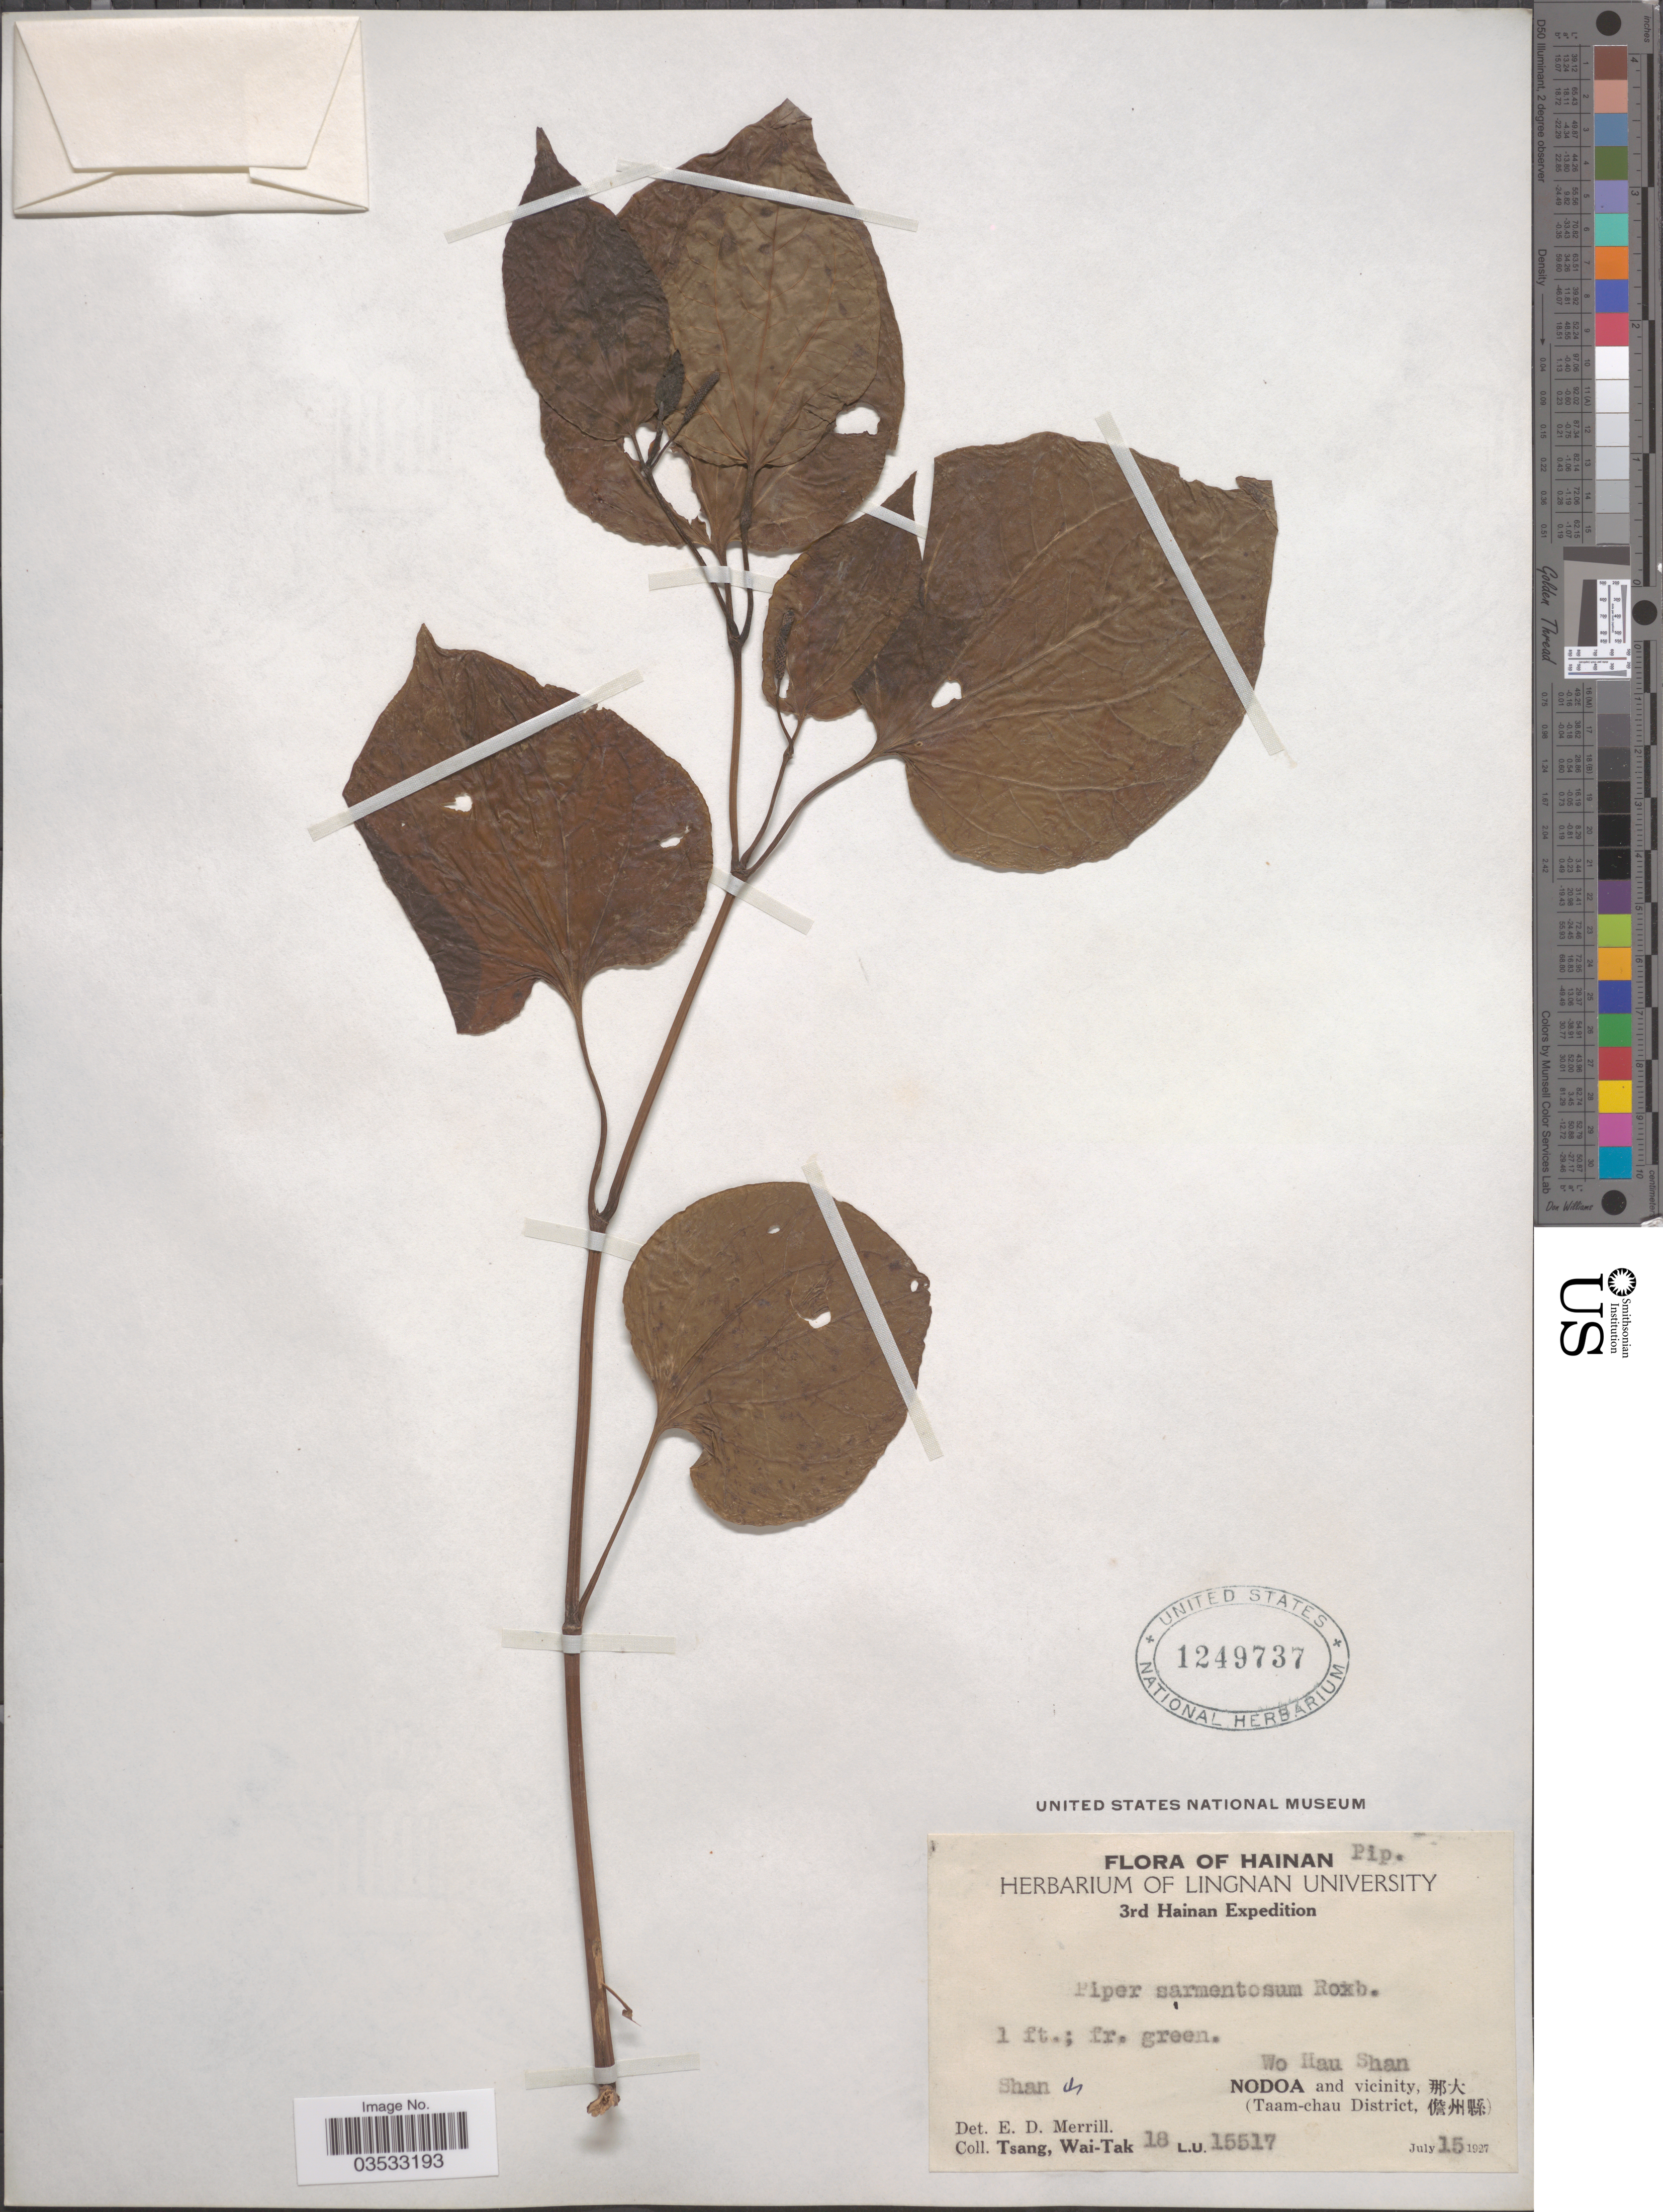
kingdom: Plantae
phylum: Tracheophyta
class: Magnoliopsida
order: Piperales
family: Piperaceae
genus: Piper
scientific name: Piper sarmentosum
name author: Roxb.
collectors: W. T. Tsang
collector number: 18L.U.15517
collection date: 1927-07-15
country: China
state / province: Hainan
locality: Shan, Wo Hau Shan. Nodoa and vicinity, X. (Taam-chau District, X).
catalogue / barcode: US 1249737